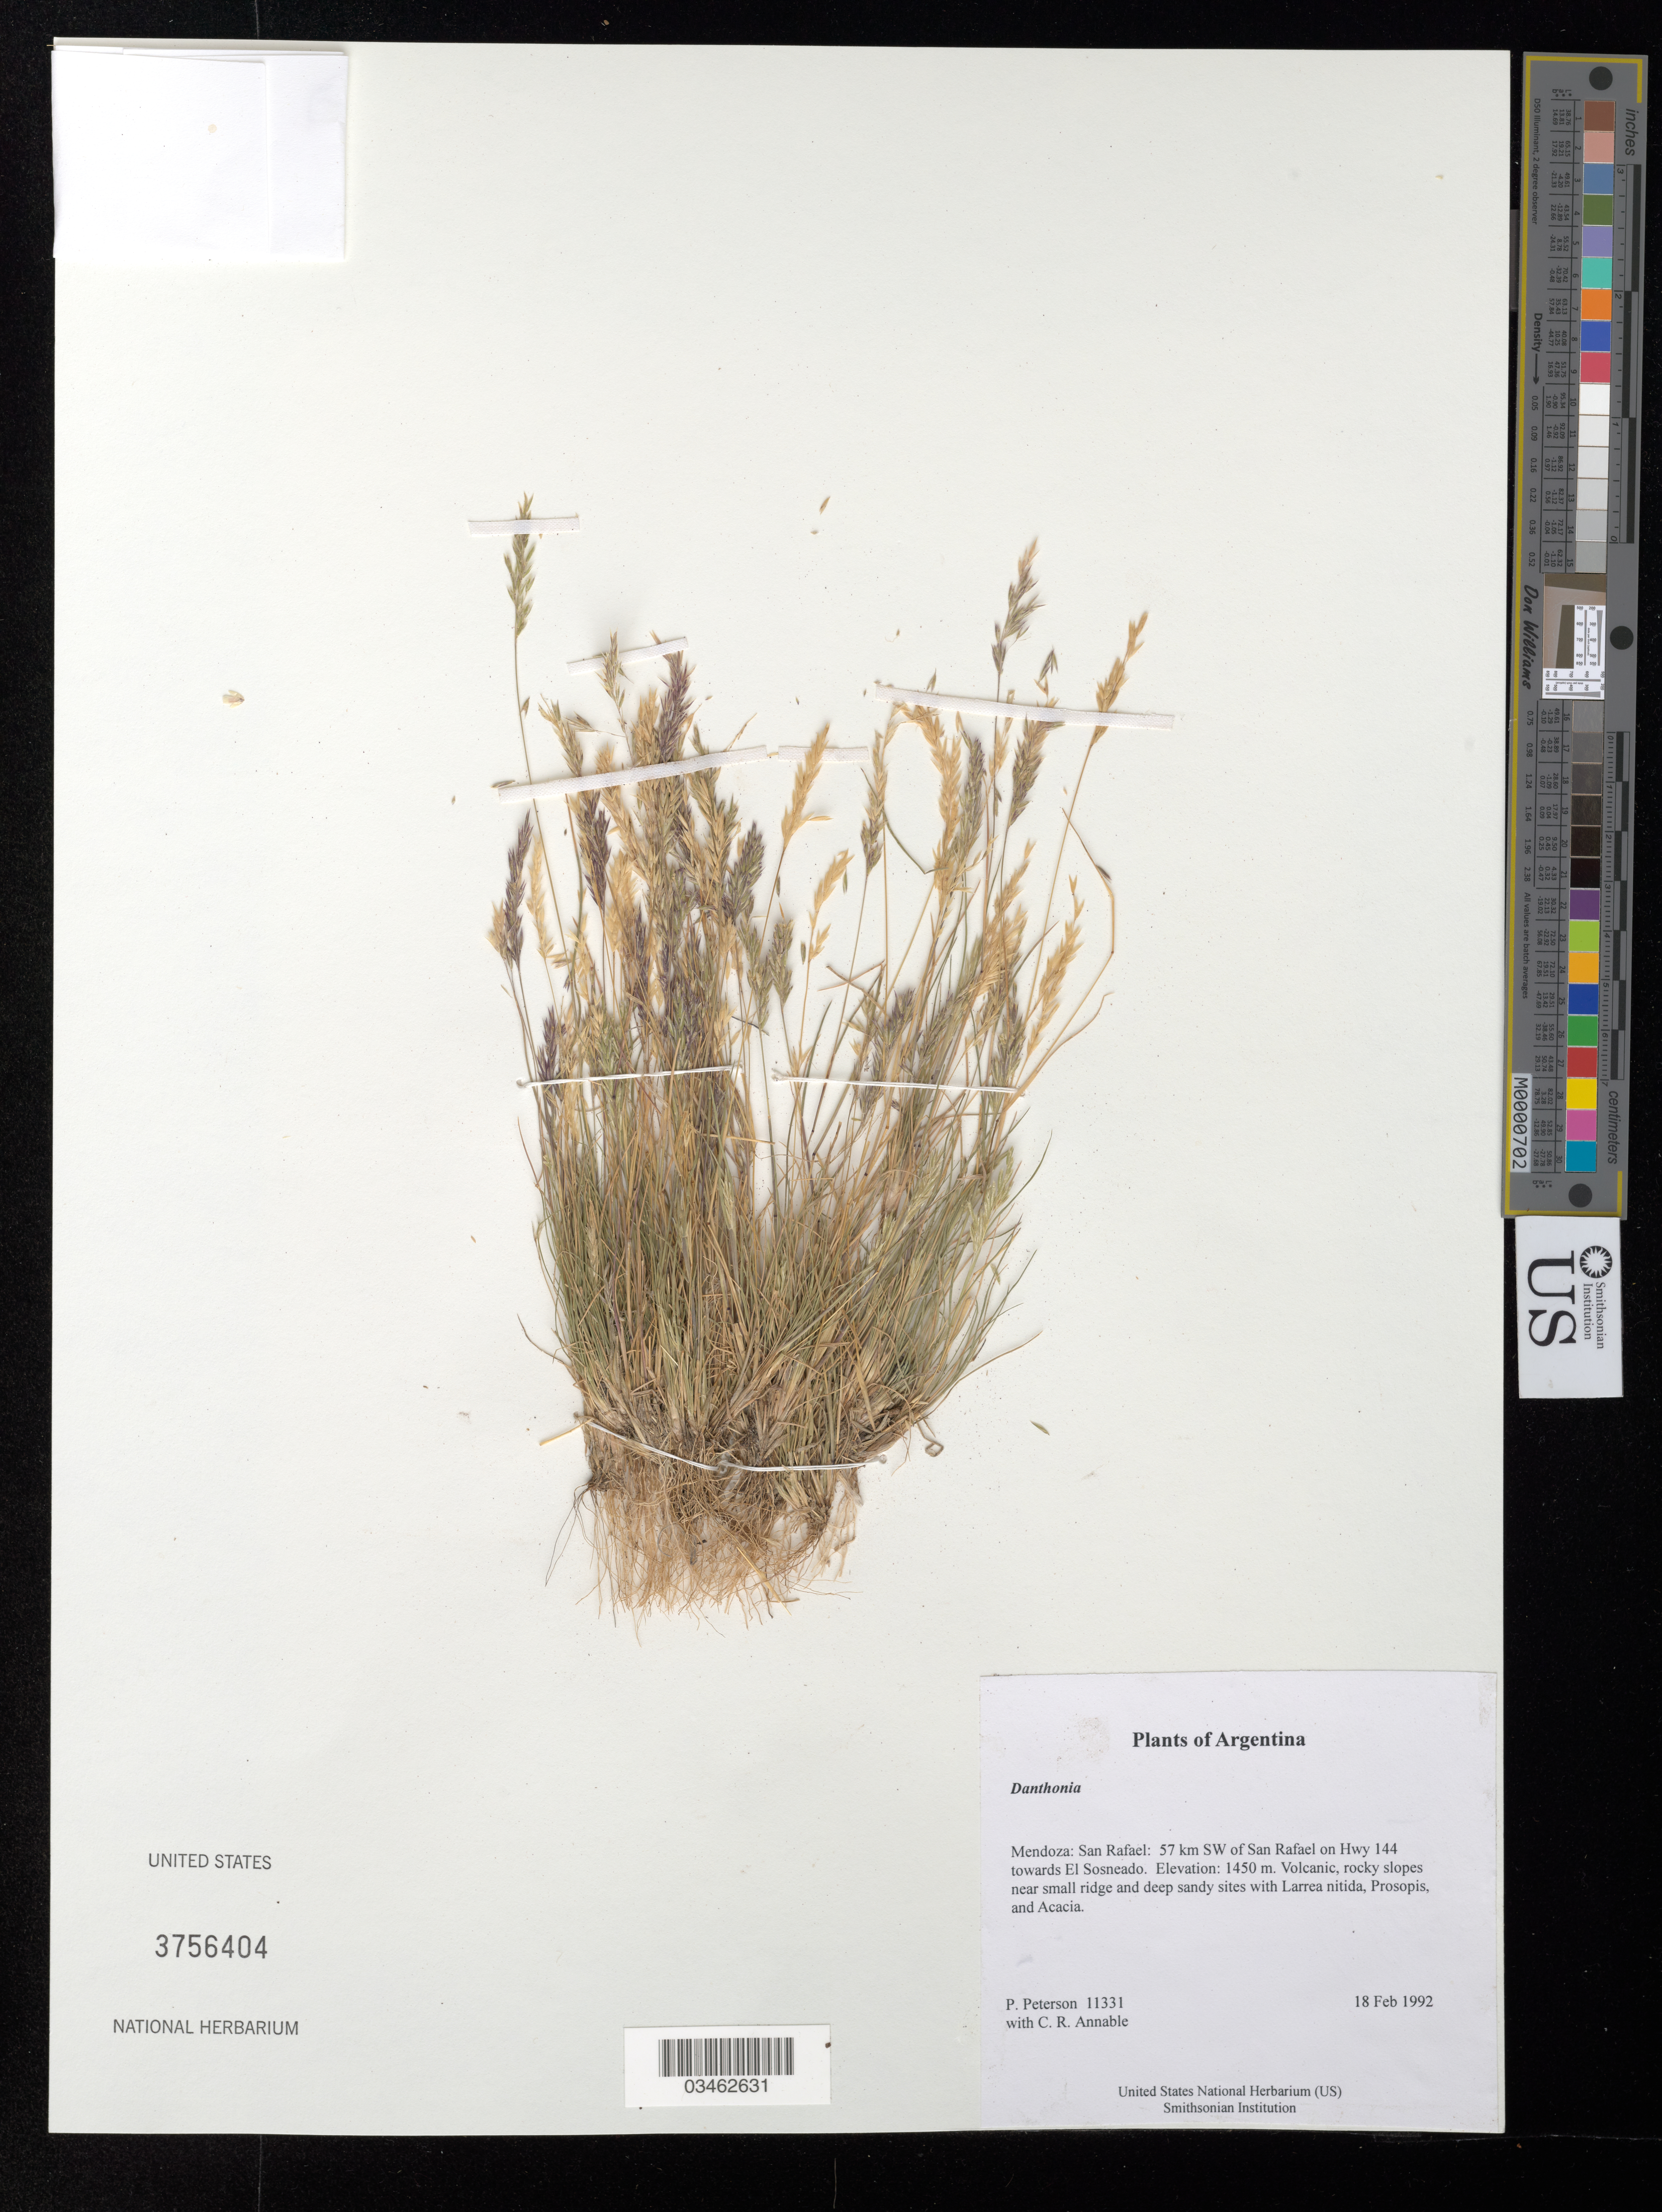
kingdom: Plantae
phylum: Tracheophyta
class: Liliopsida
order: Poales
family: Poaceae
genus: Danthonia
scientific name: Danthonia sp.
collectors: P. M. Peterson & C. R. Annable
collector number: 11331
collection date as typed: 18 Feb 1992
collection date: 1992-02-18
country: Argentina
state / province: Mendoza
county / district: San Rafael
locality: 57 km SW of San Rafael on Hwy 144 towards El Sosneado.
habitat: Volcanic, rocky slopes near small ridge and deep sandy sites with Larrea nitida, Prosopis, and Acacia.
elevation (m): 1450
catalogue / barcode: US 3756404